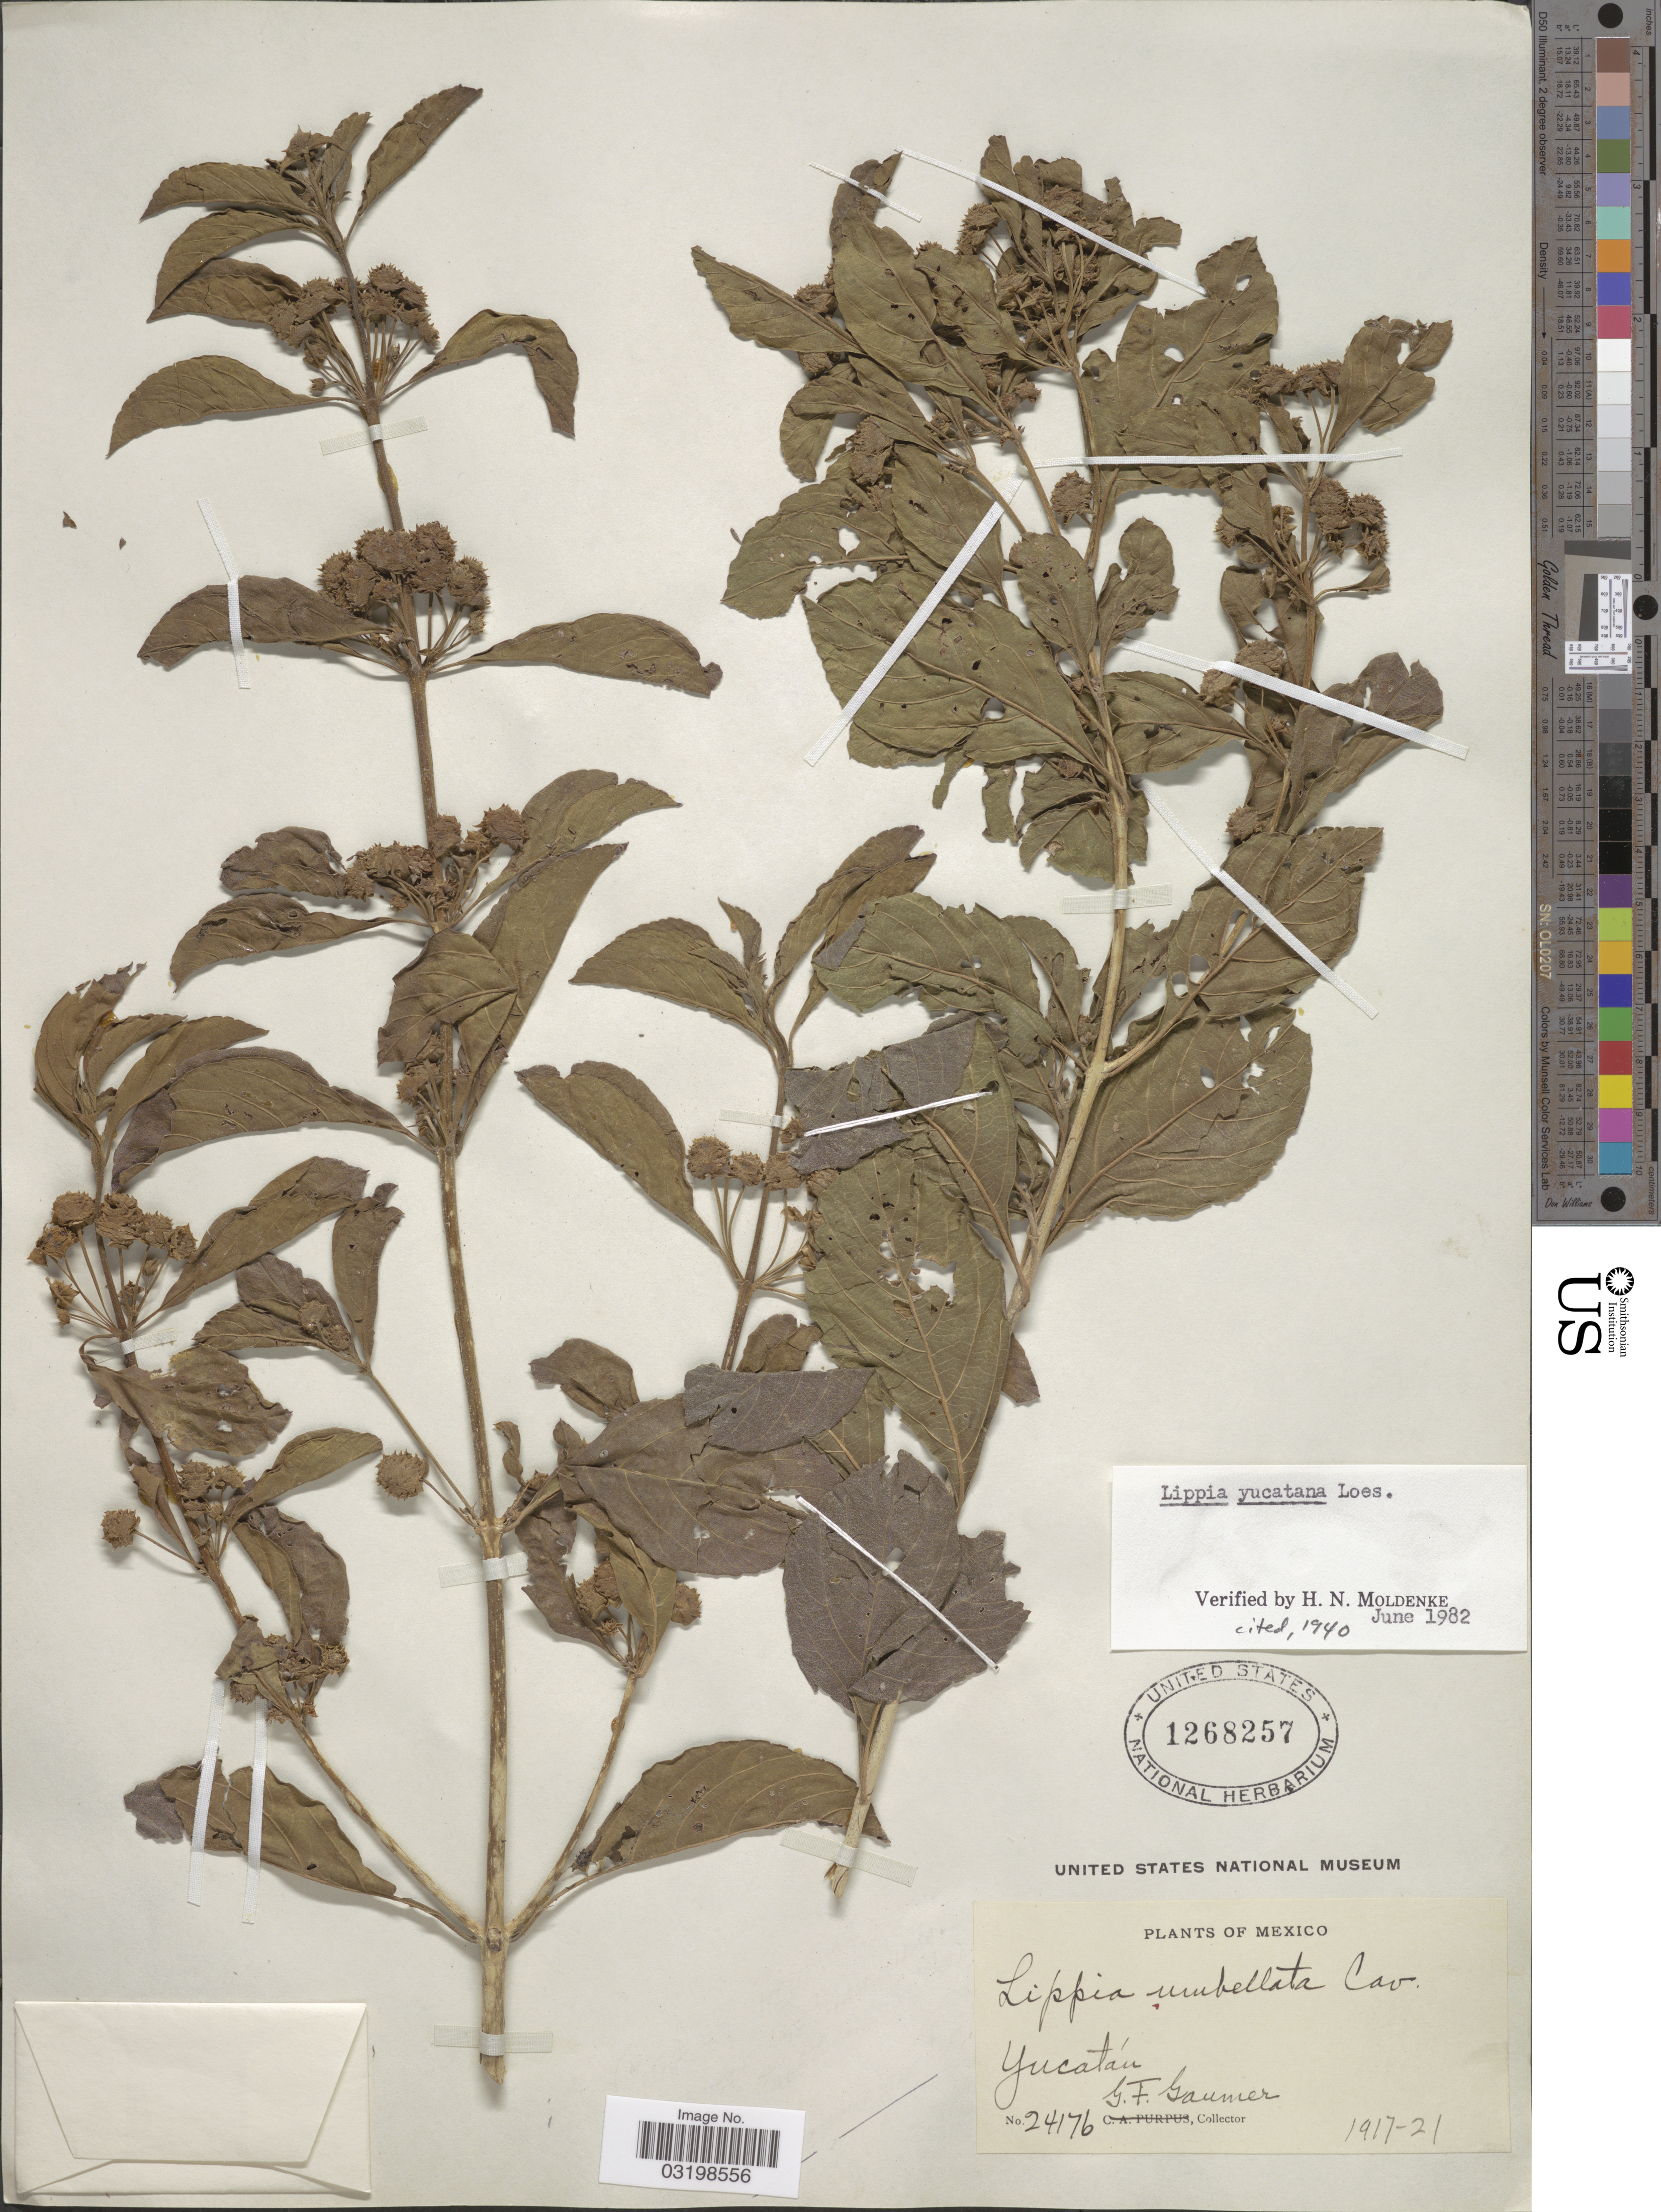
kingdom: Plantae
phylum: Tracheophyta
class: Magnoliopsida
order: Lamiales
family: Verbenaceae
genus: Lippia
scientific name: Lippia yucatana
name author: Loes.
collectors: G. F. Gaumer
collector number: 24176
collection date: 1917/1921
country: Mexico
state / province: Yucatán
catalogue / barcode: US 1268257